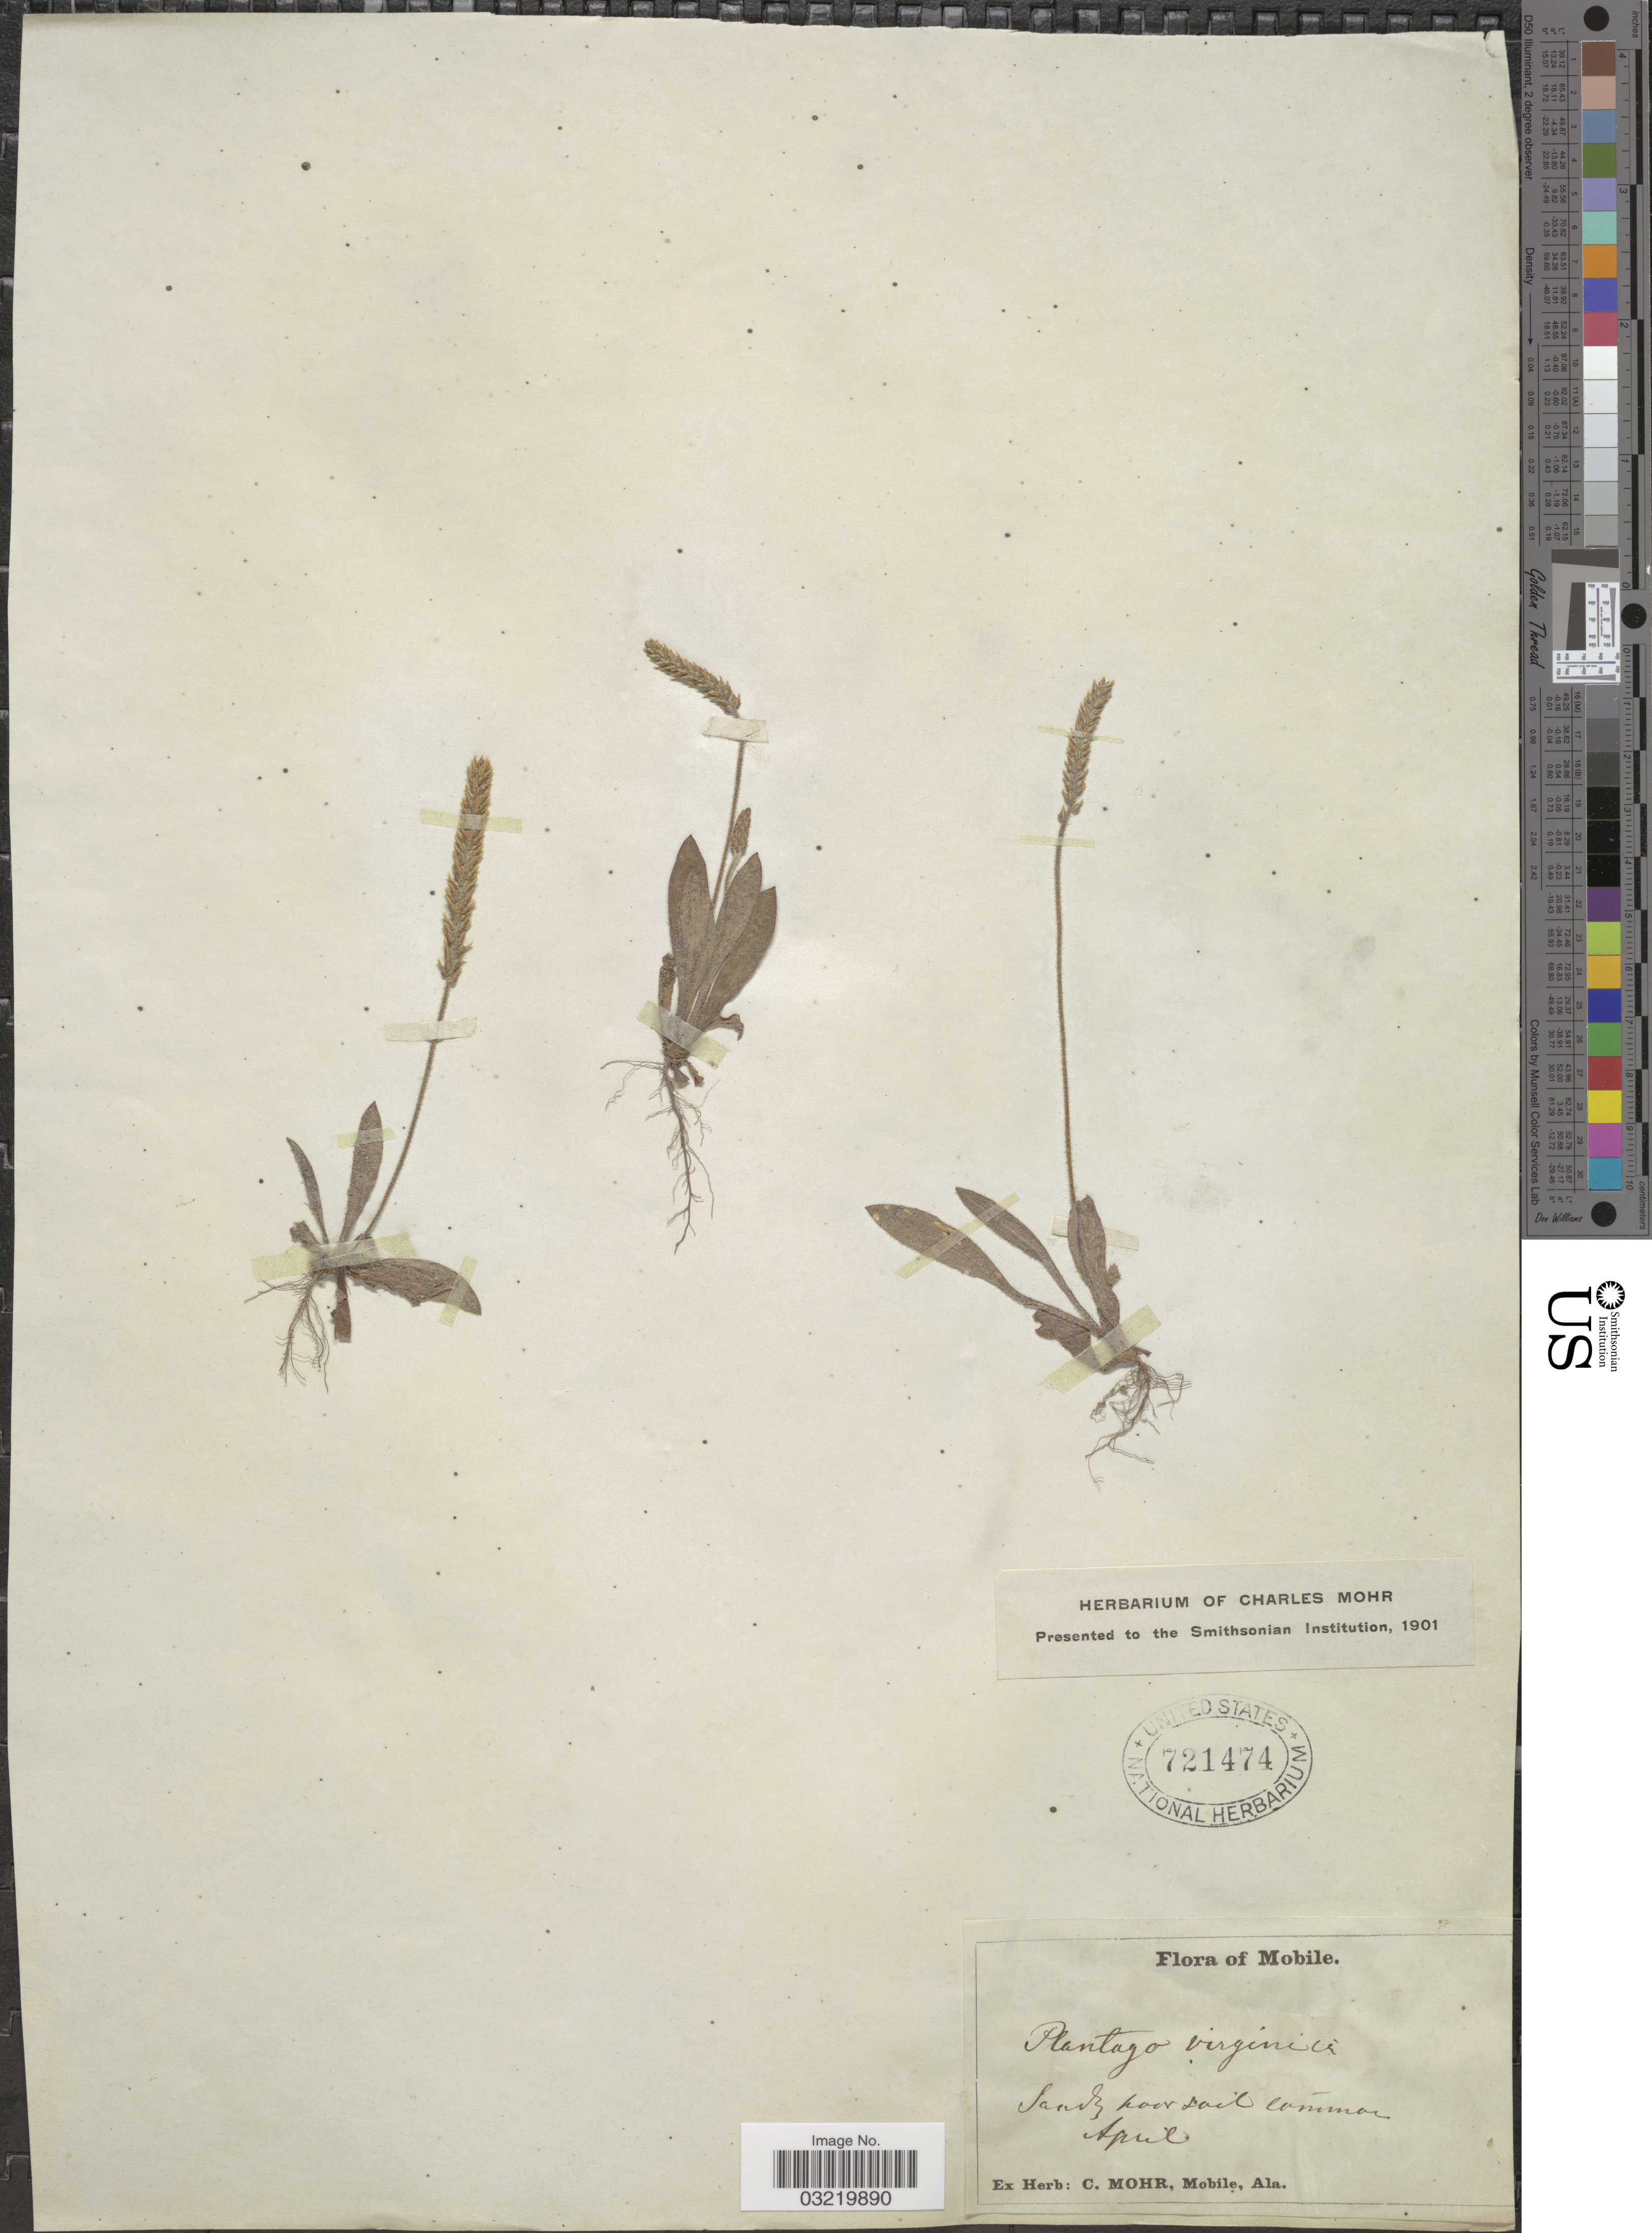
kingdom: Plantae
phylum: Tracheophyta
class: Magnoliopsida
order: Lamiales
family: Plantaginaceae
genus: Plantago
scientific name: Plantago virginica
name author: L.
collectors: ex herb. C. Mohr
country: United States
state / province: Alabama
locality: Mobile.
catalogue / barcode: US 721474